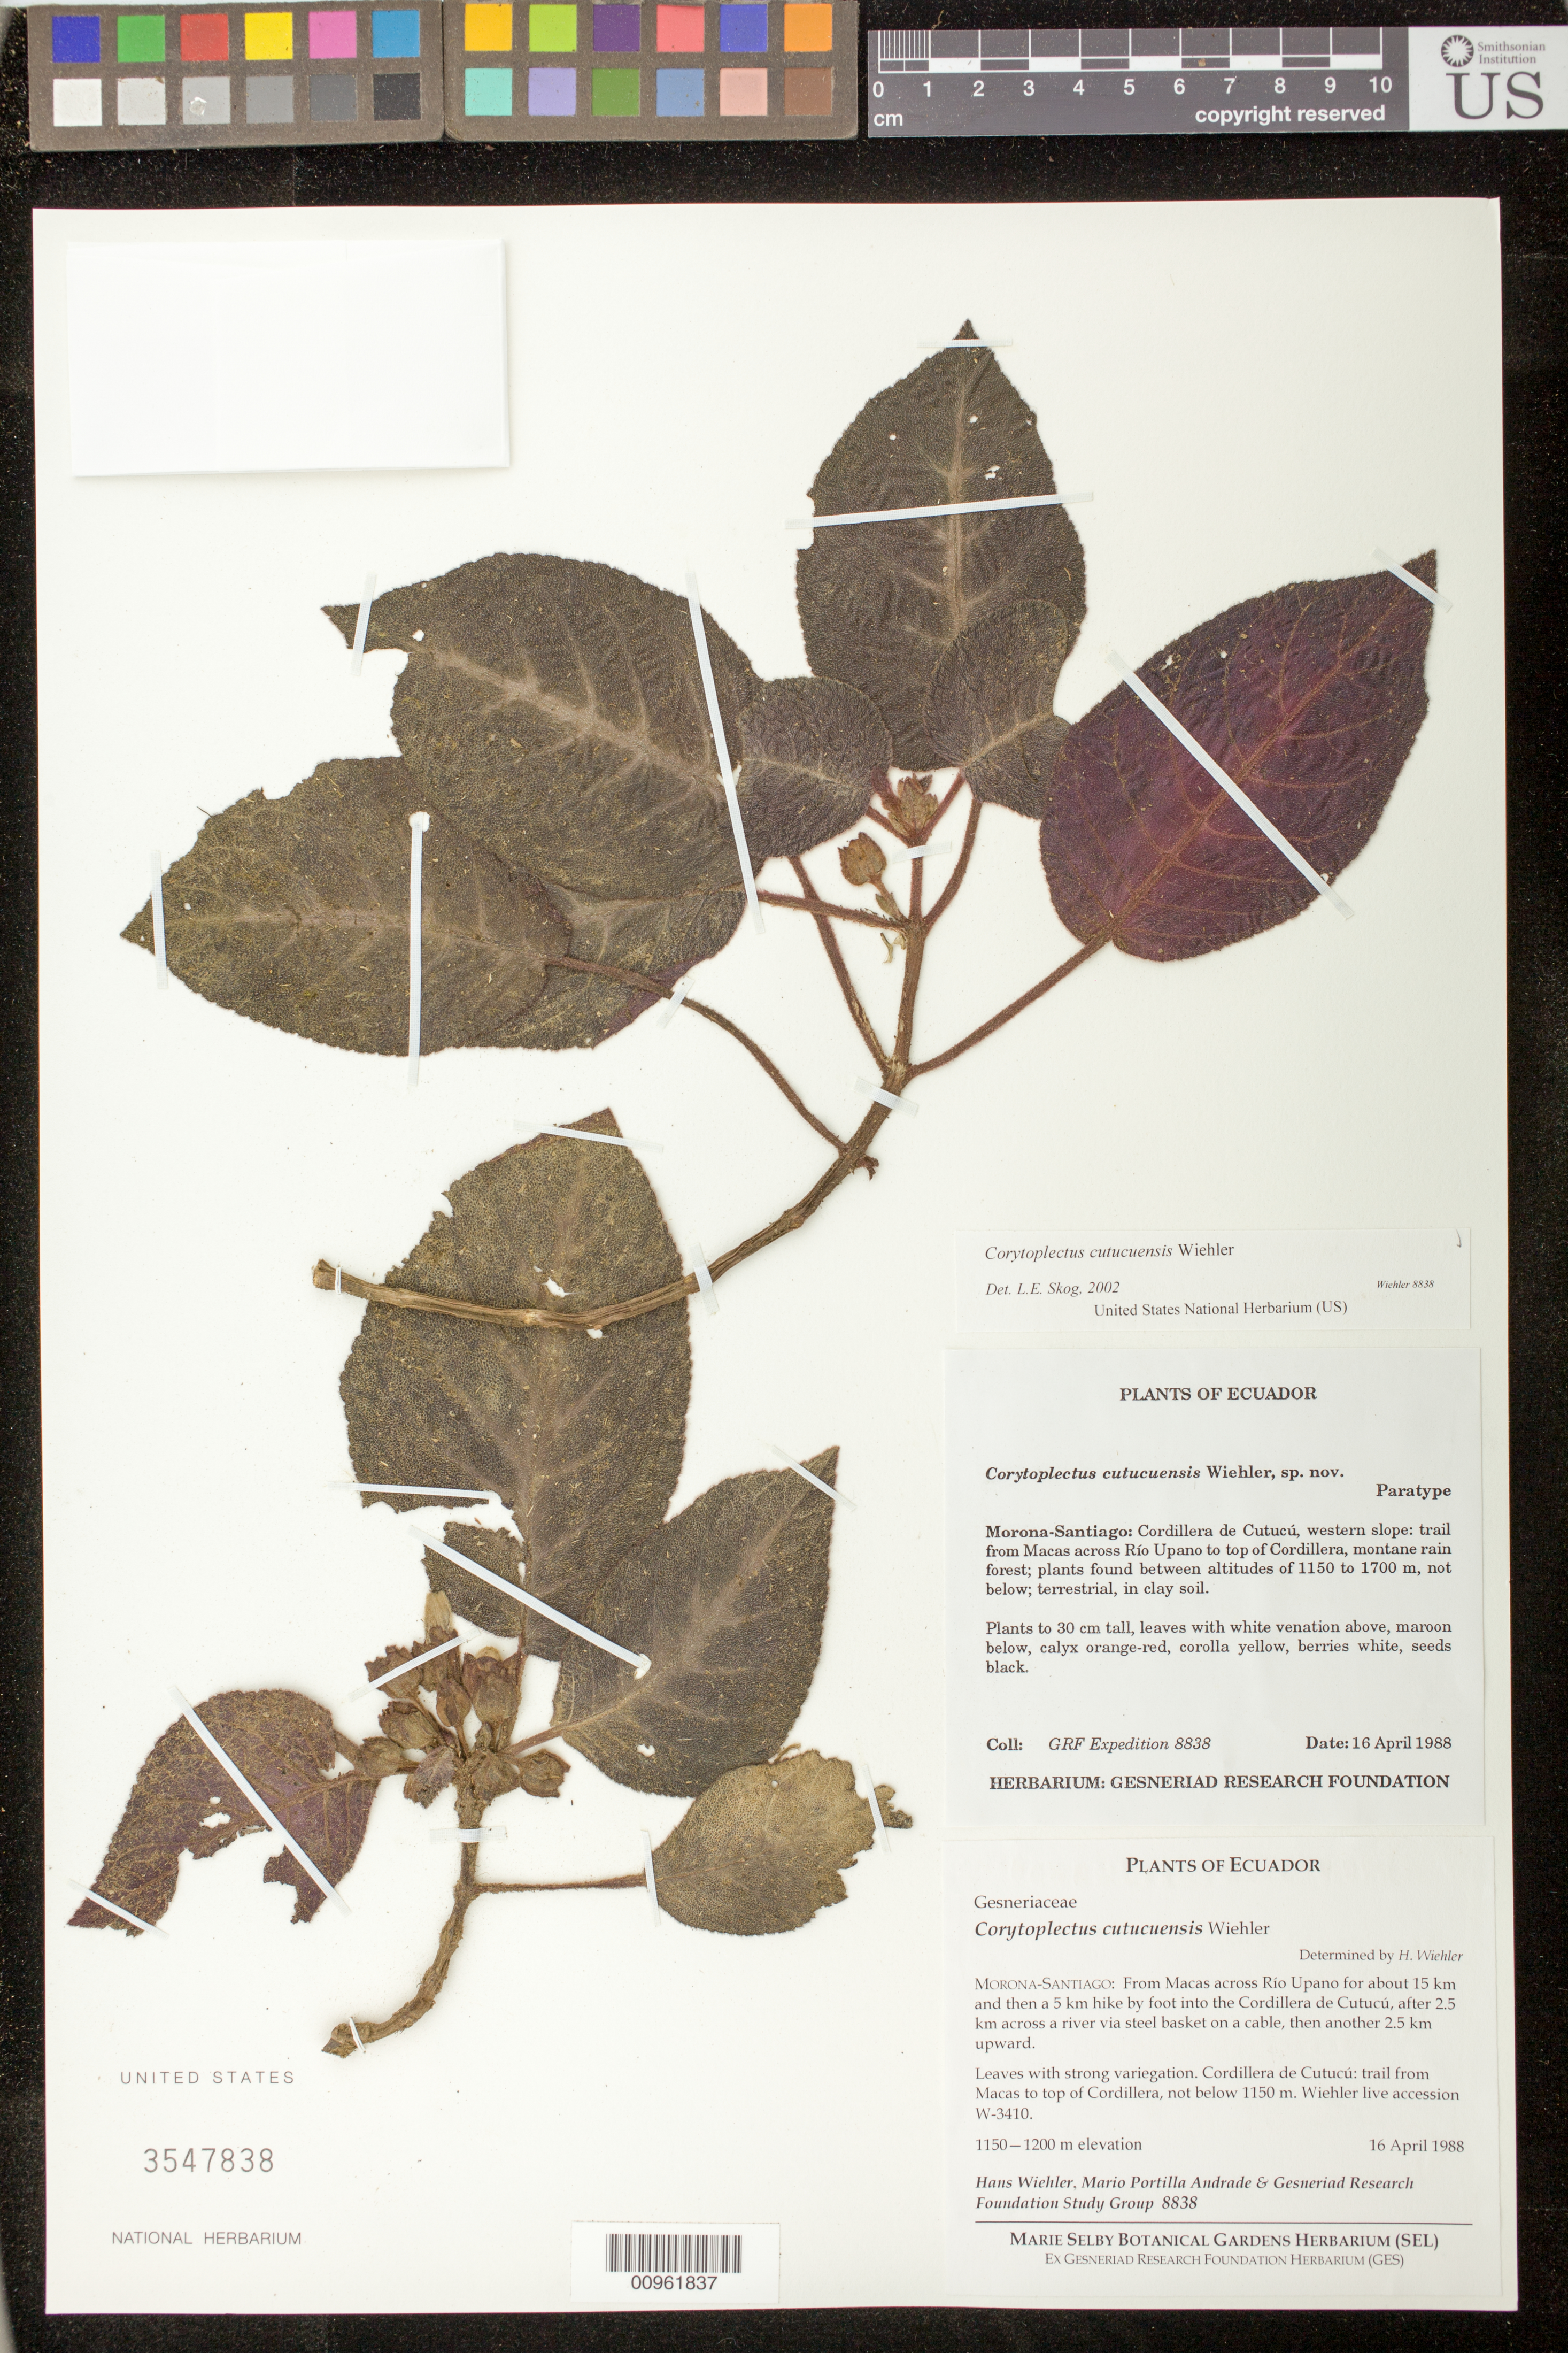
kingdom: Plantae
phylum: Tracheophyta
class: Magnoliopsida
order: Lamiales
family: Gesneriaceae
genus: Corytoplectus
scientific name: Corytoplectus cutucuensis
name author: Wiehler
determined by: Skog, Laurence E.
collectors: H. J. Wiehler, M. Portilla Andrade & GRF Study Group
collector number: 8838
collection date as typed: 16 Apr 1988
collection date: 1988-04-16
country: Ecuador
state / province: Morona-Santiago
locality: Morona-Santiago: from Macas across Rio Upano for about 15 km and then a 5 km hike by foot into the Cordillera de Cutucú, after 2.5 km across a river via steel basket on a cable, then another 2.5 km upward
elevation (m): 1150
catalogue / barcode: US 3547838